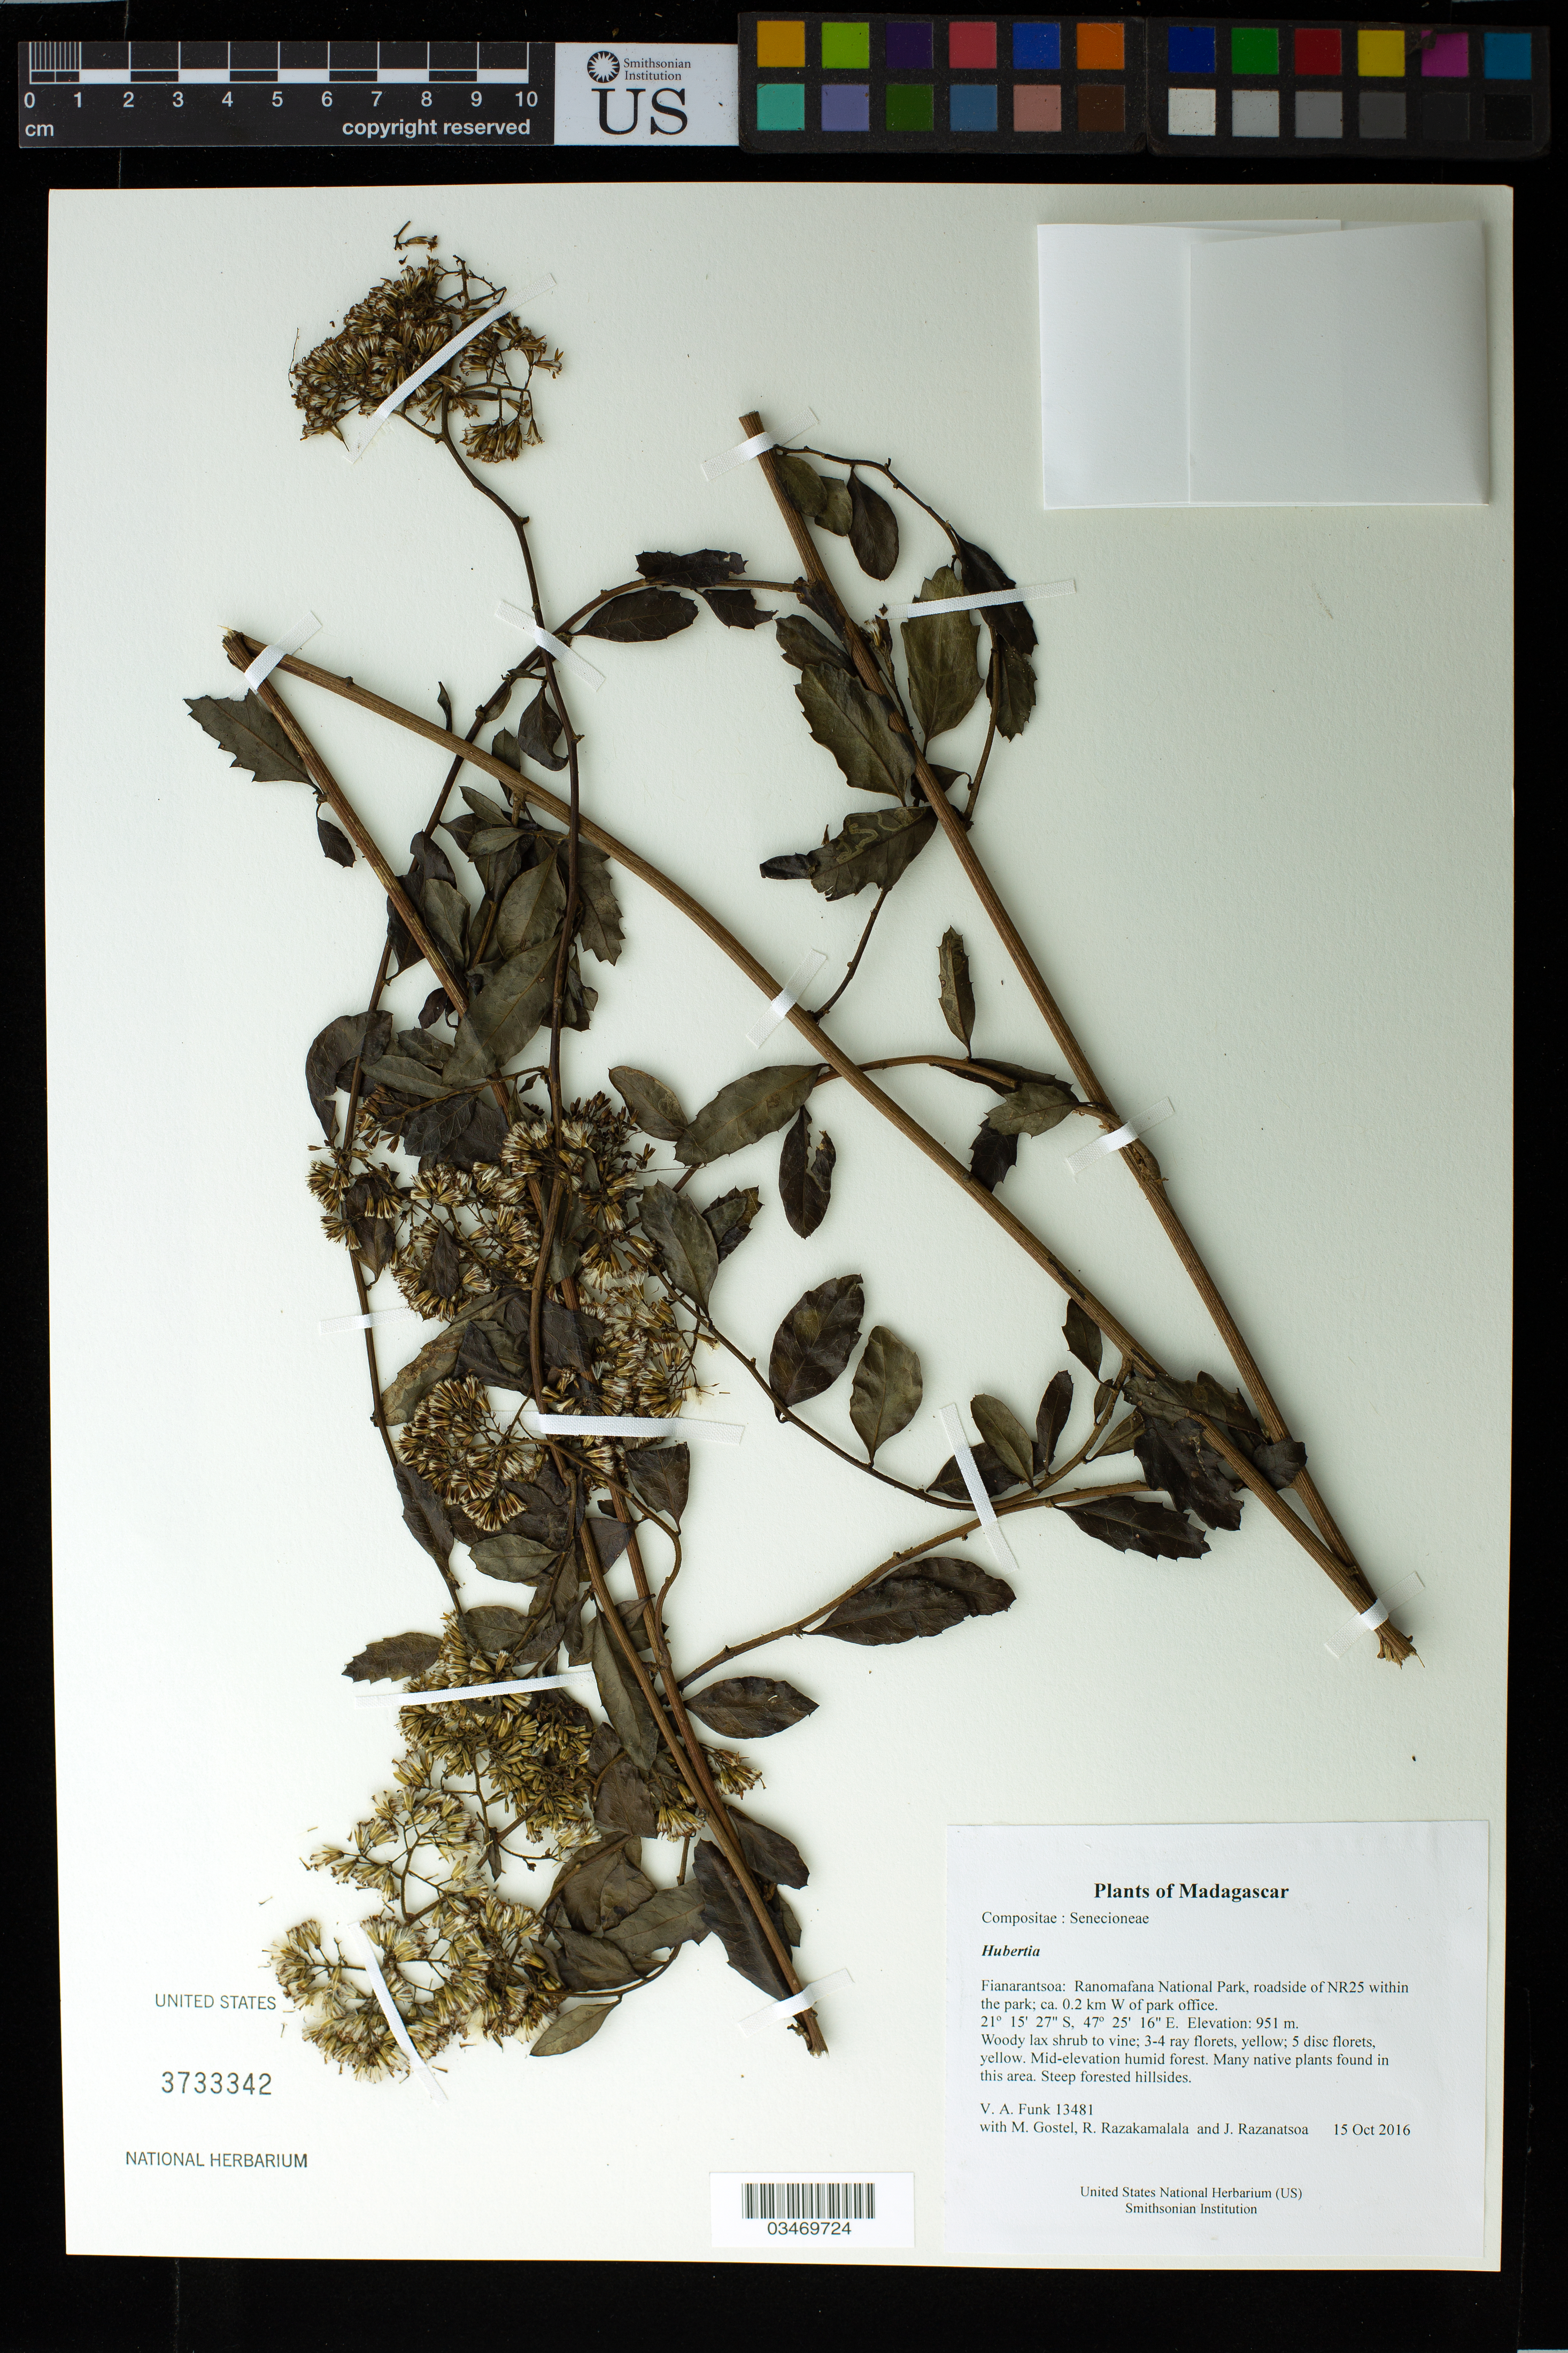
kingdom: Plantae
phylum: Tracheophyta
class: Magnoliopsida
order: Asterales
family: Asteraceae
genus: Hubertia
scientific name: Hubertia sp.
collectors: M. R. Gostel, R. Razakamalala & J. Razanatsoa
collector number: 13481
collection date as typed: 15 Oct 2016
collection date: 2016-10-15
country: Madagascar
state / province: Anosy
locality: Ranomafana National Park, roadside of NR25 within the park; ca. 0.2 km W of park office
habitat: Mid-elevation humid forest. Many native plants found in this area. Steep forested hillsides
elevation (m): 951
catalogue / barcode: US 3733342